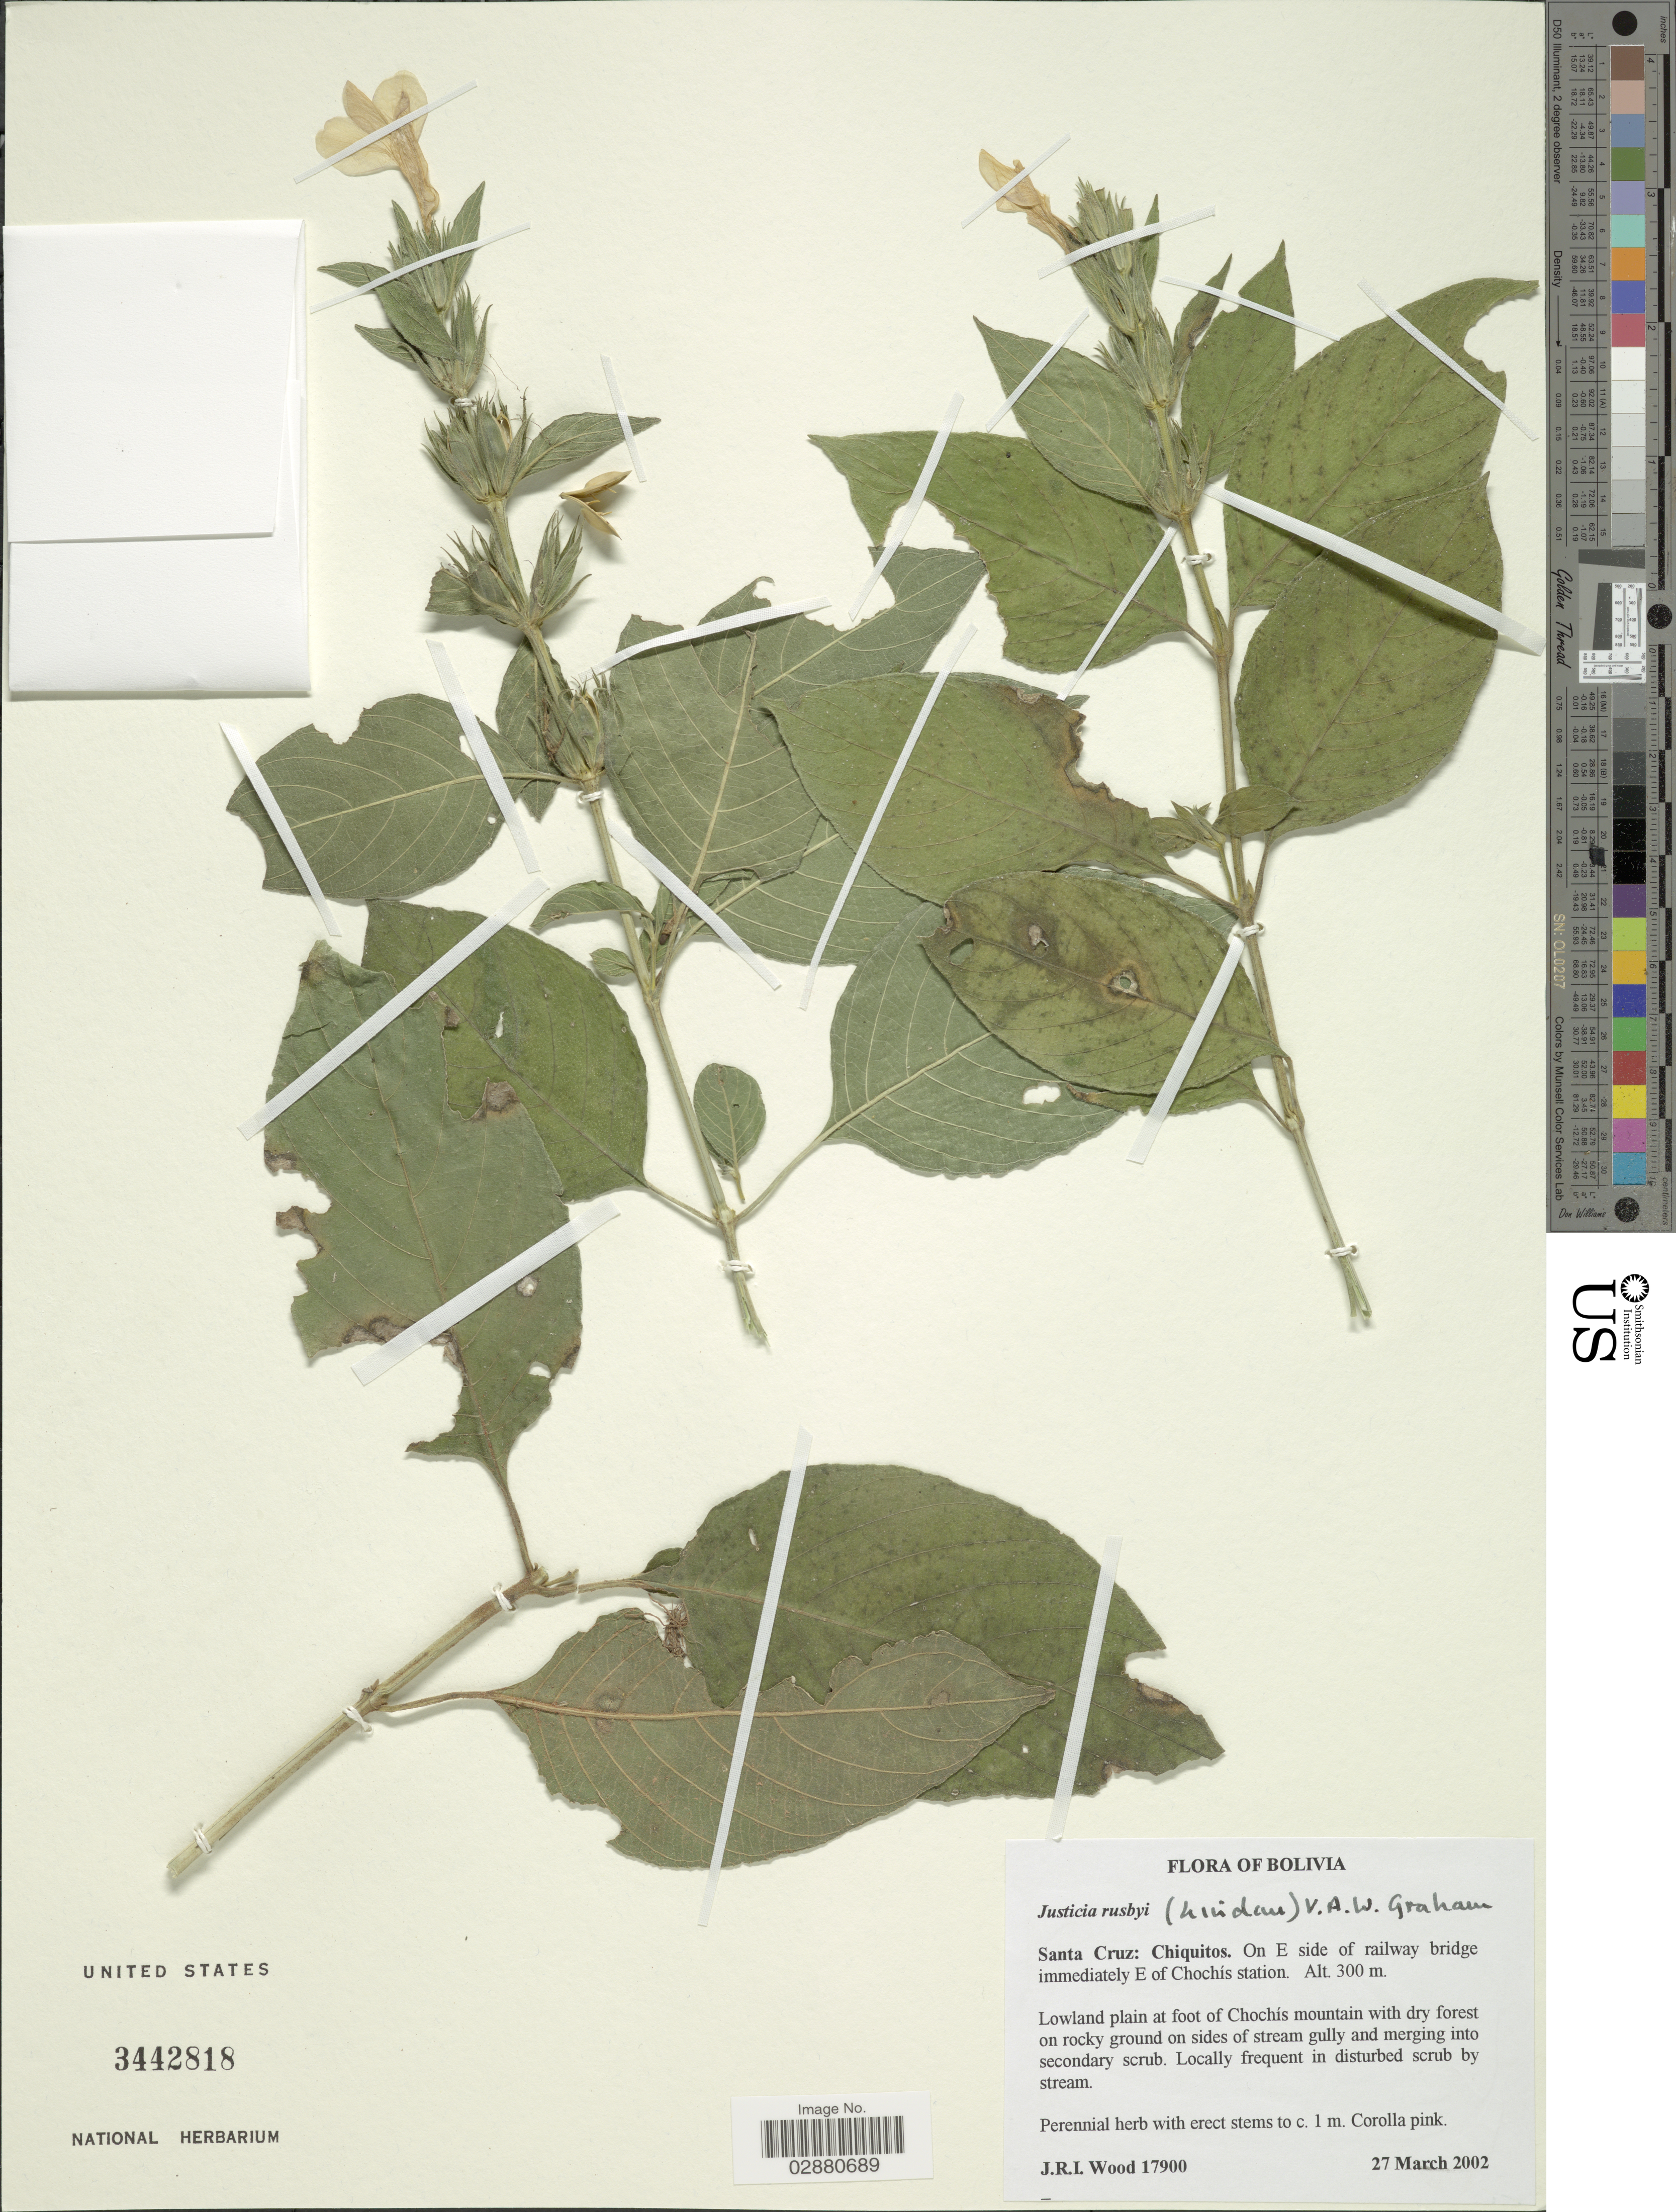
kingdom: Plantae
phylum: Tracheophyta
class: Magnoliopsida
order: Lamiales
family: Acanthaceae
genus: Justicia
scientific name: Justicia rusbyi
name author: (Lindau) V.A.W. Graham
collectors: J. R. I. Wood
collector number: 17900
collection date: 2002-03-27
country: Bolivia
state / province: Santa Cruz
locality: Chiquitos. On E side of railway bridge immediately E of Chochís station. Lowland plain at foot of Chochís mountain.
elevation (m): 300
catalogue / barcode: US 3442818